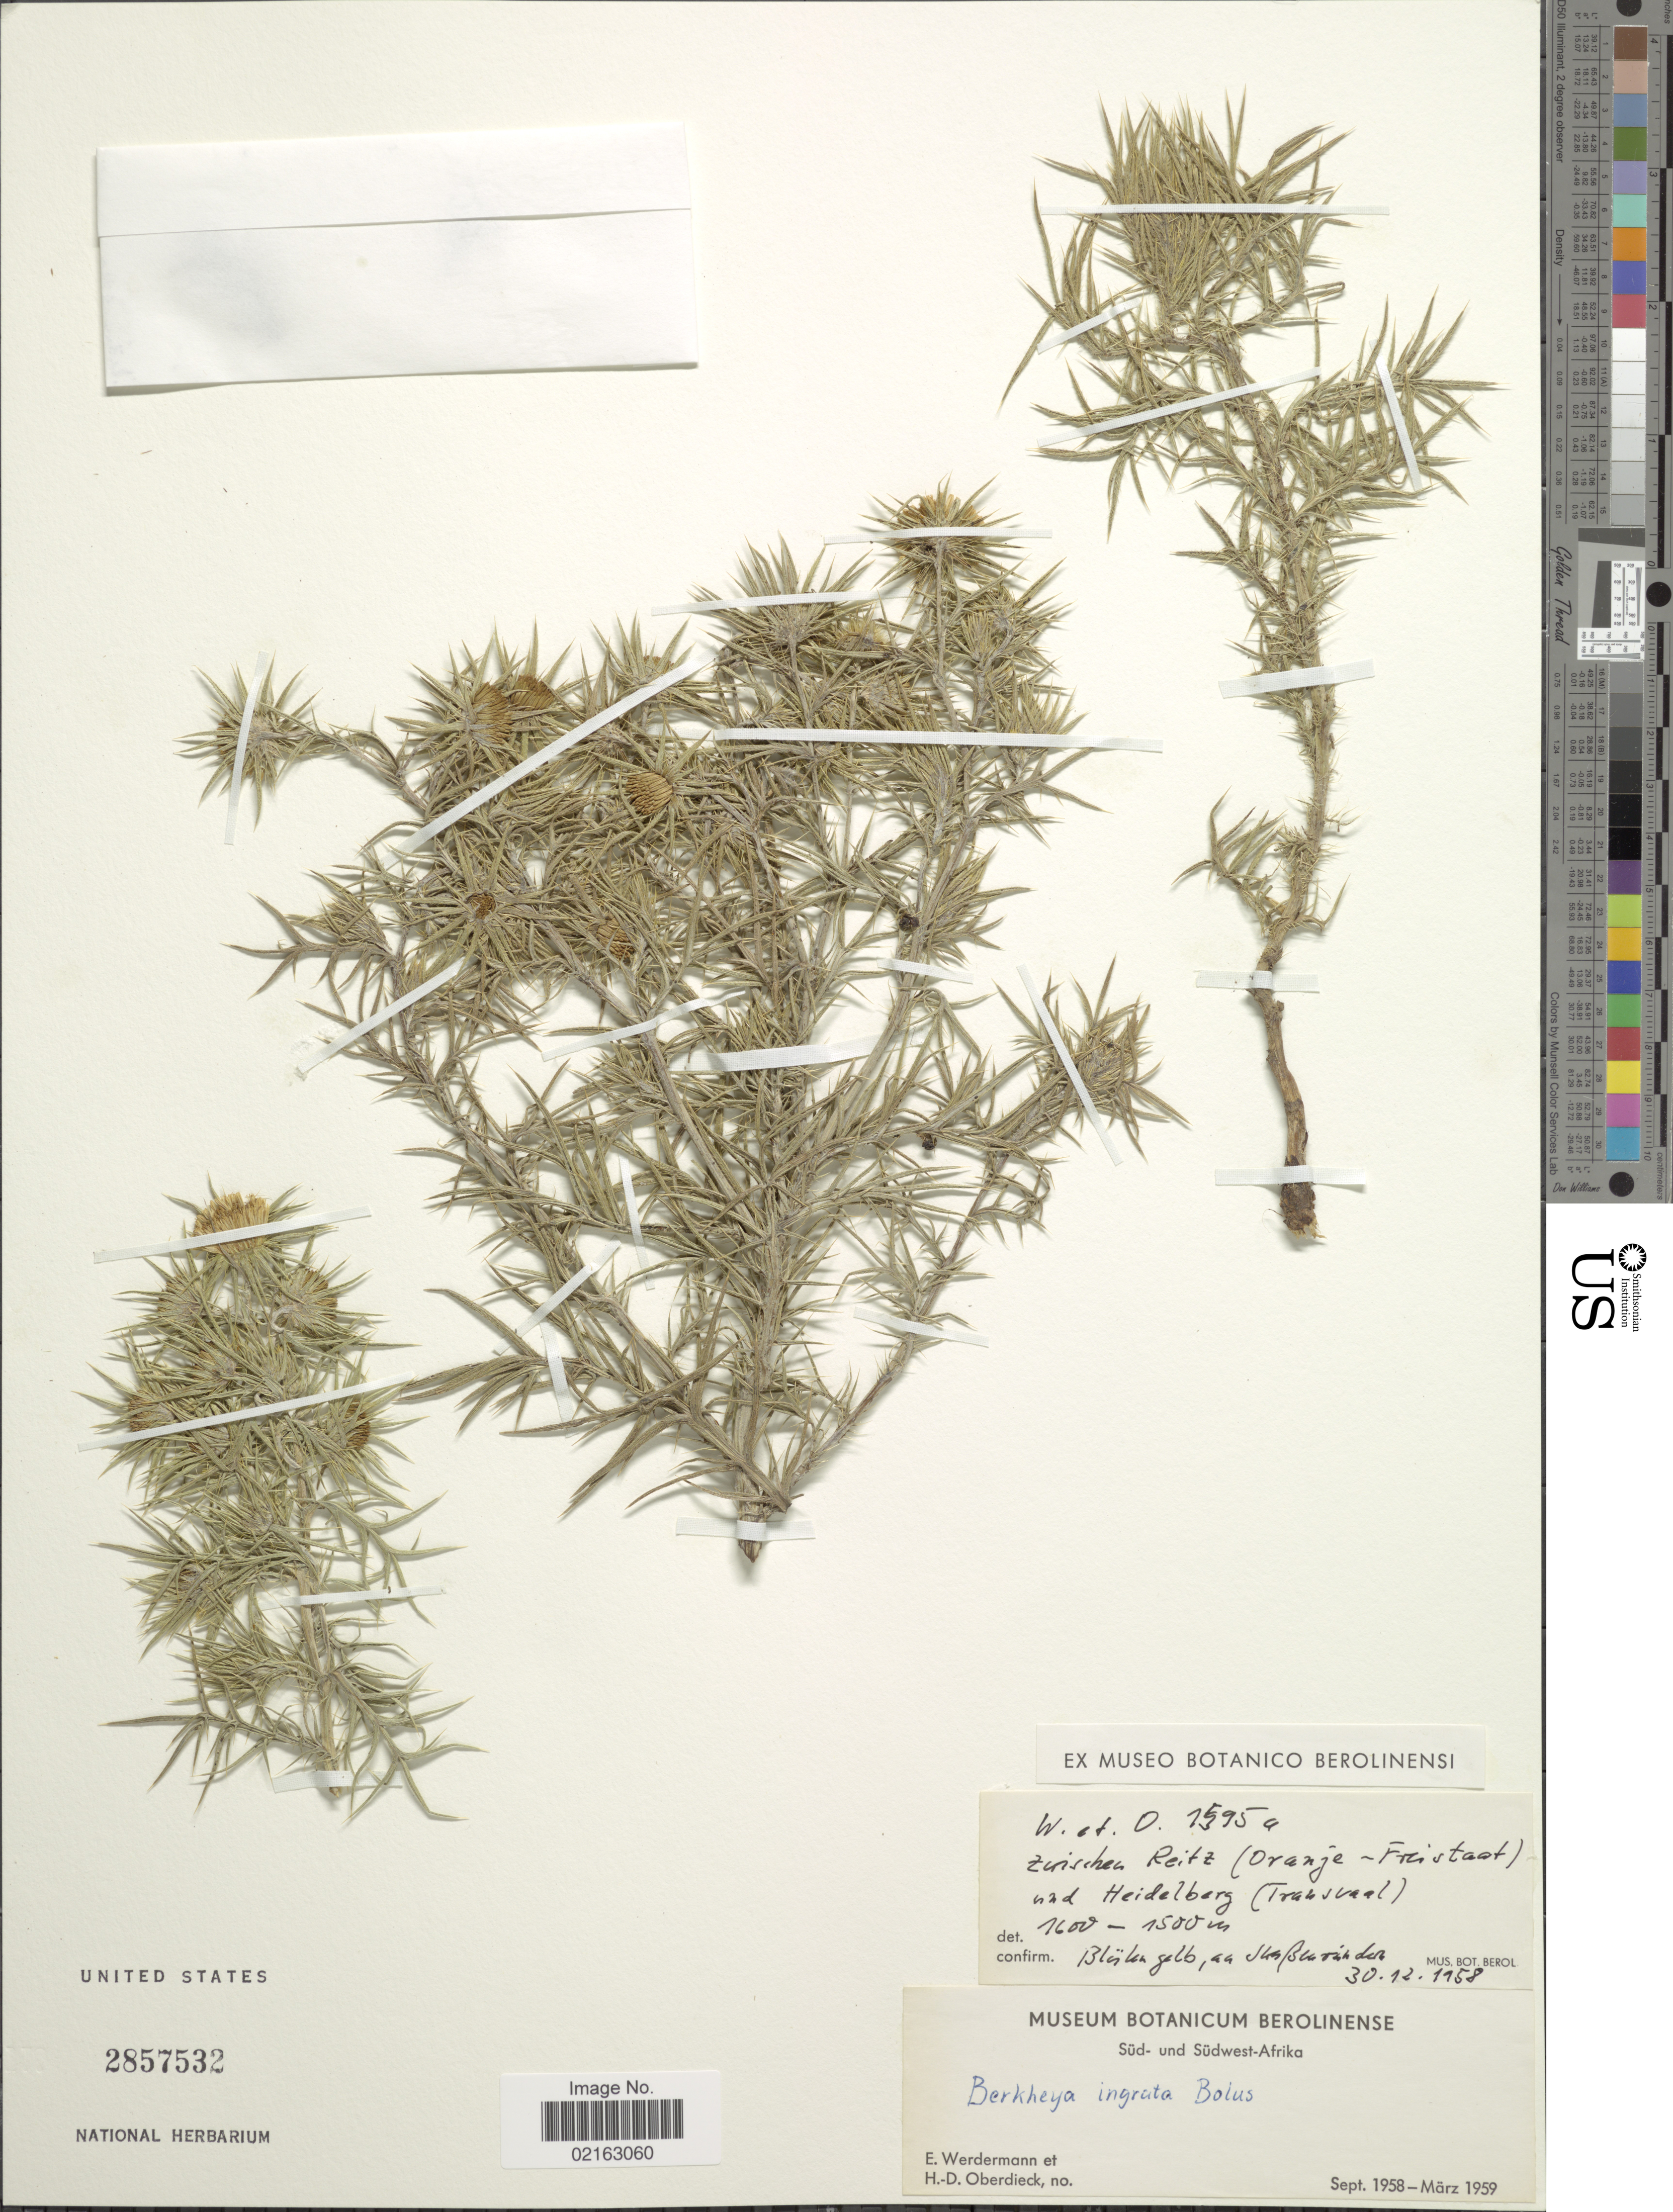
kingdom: Plantae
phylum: Tracheophyta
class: Magnoliopsida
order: Asterales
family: Asteraceae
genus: Berkheya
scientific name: Berkheya pinnatifida subsp. ingrata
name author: (Bol.) Roessler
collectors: E. Werdermann & H. Oberdieck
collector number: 1595a*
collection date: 1958-12-30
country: Namibia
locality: Zwischen Reitz (Oranje-Freistaat) und Heidelberg (Transvaal).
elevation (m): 1500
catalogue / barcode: US 2857532